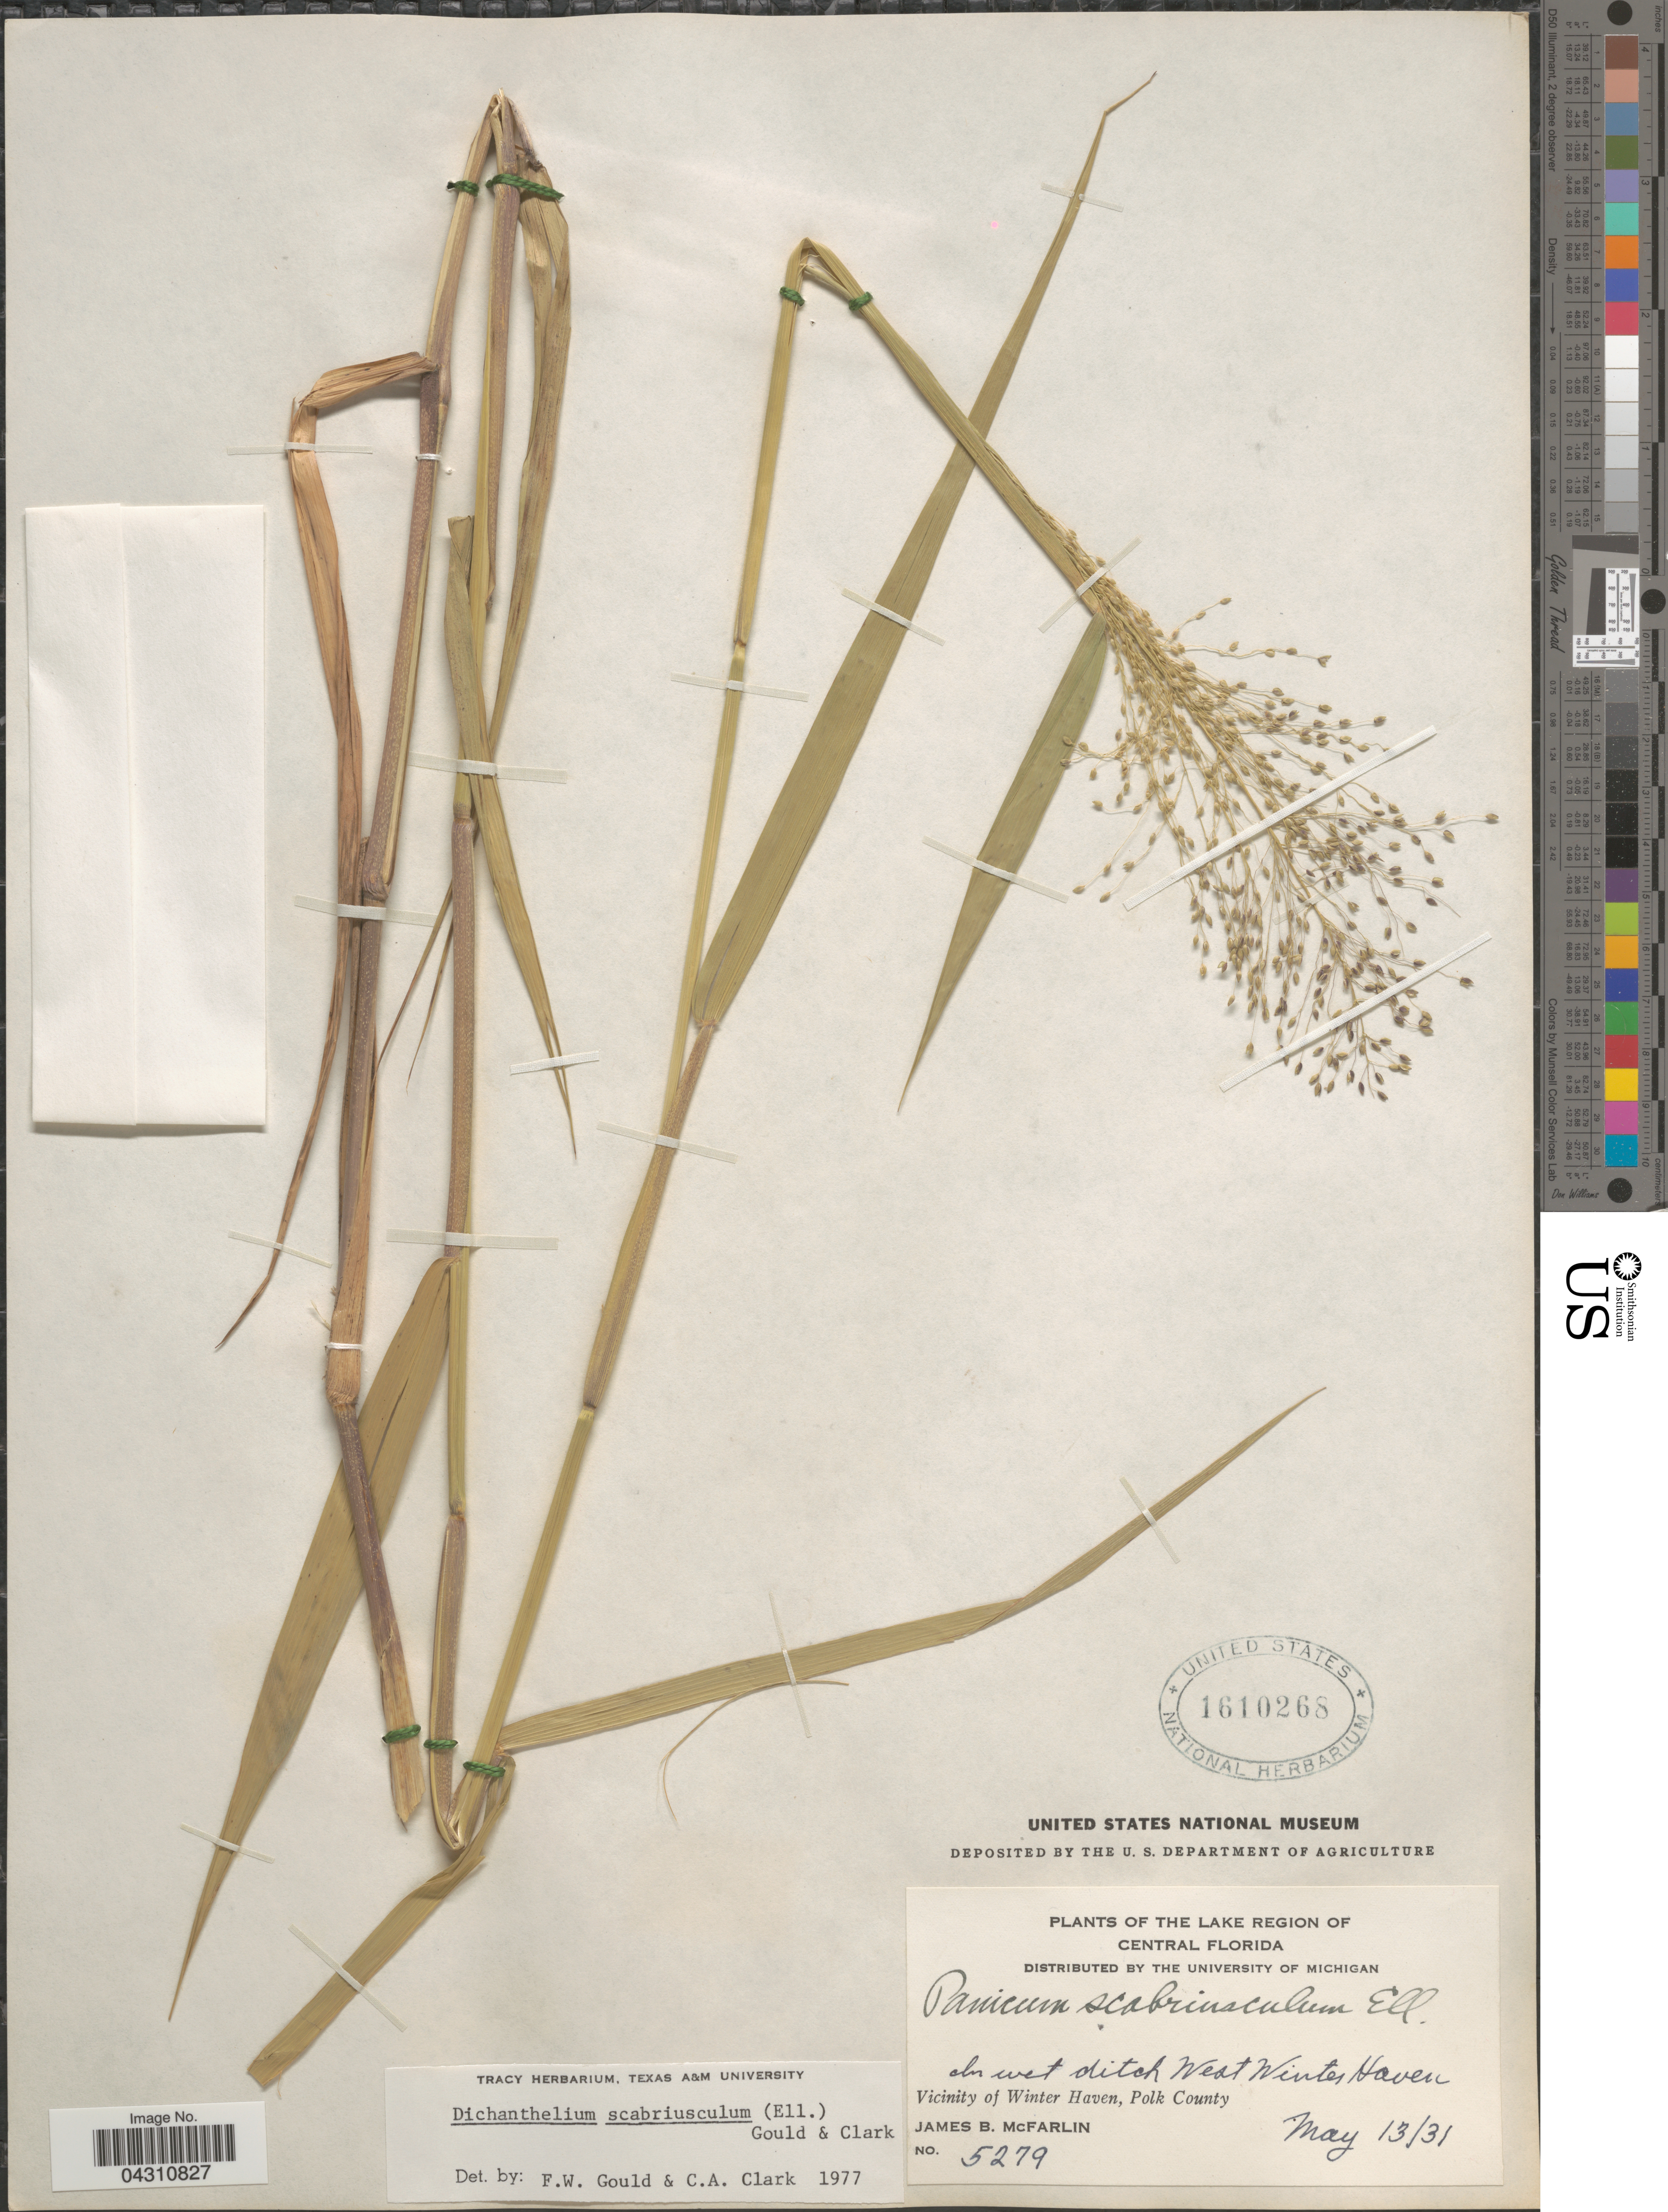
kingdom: Plantae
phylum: Tracheophyta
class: Liliopsida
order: Poales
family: Poaceae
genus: Dichanthelium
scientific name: Dichanthelium scabriusculum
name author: (Elliott) Gould & C.A. Clark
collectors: J. McFarlin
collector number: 5279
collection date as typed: Transcribed d/m/y: 13/5/31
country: United States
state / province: Florida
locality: Lake Region of Central Florida. In wet ditch West Winter Haven, Vicinity of Winter Haven, Polk County.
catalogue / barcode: US 1610268